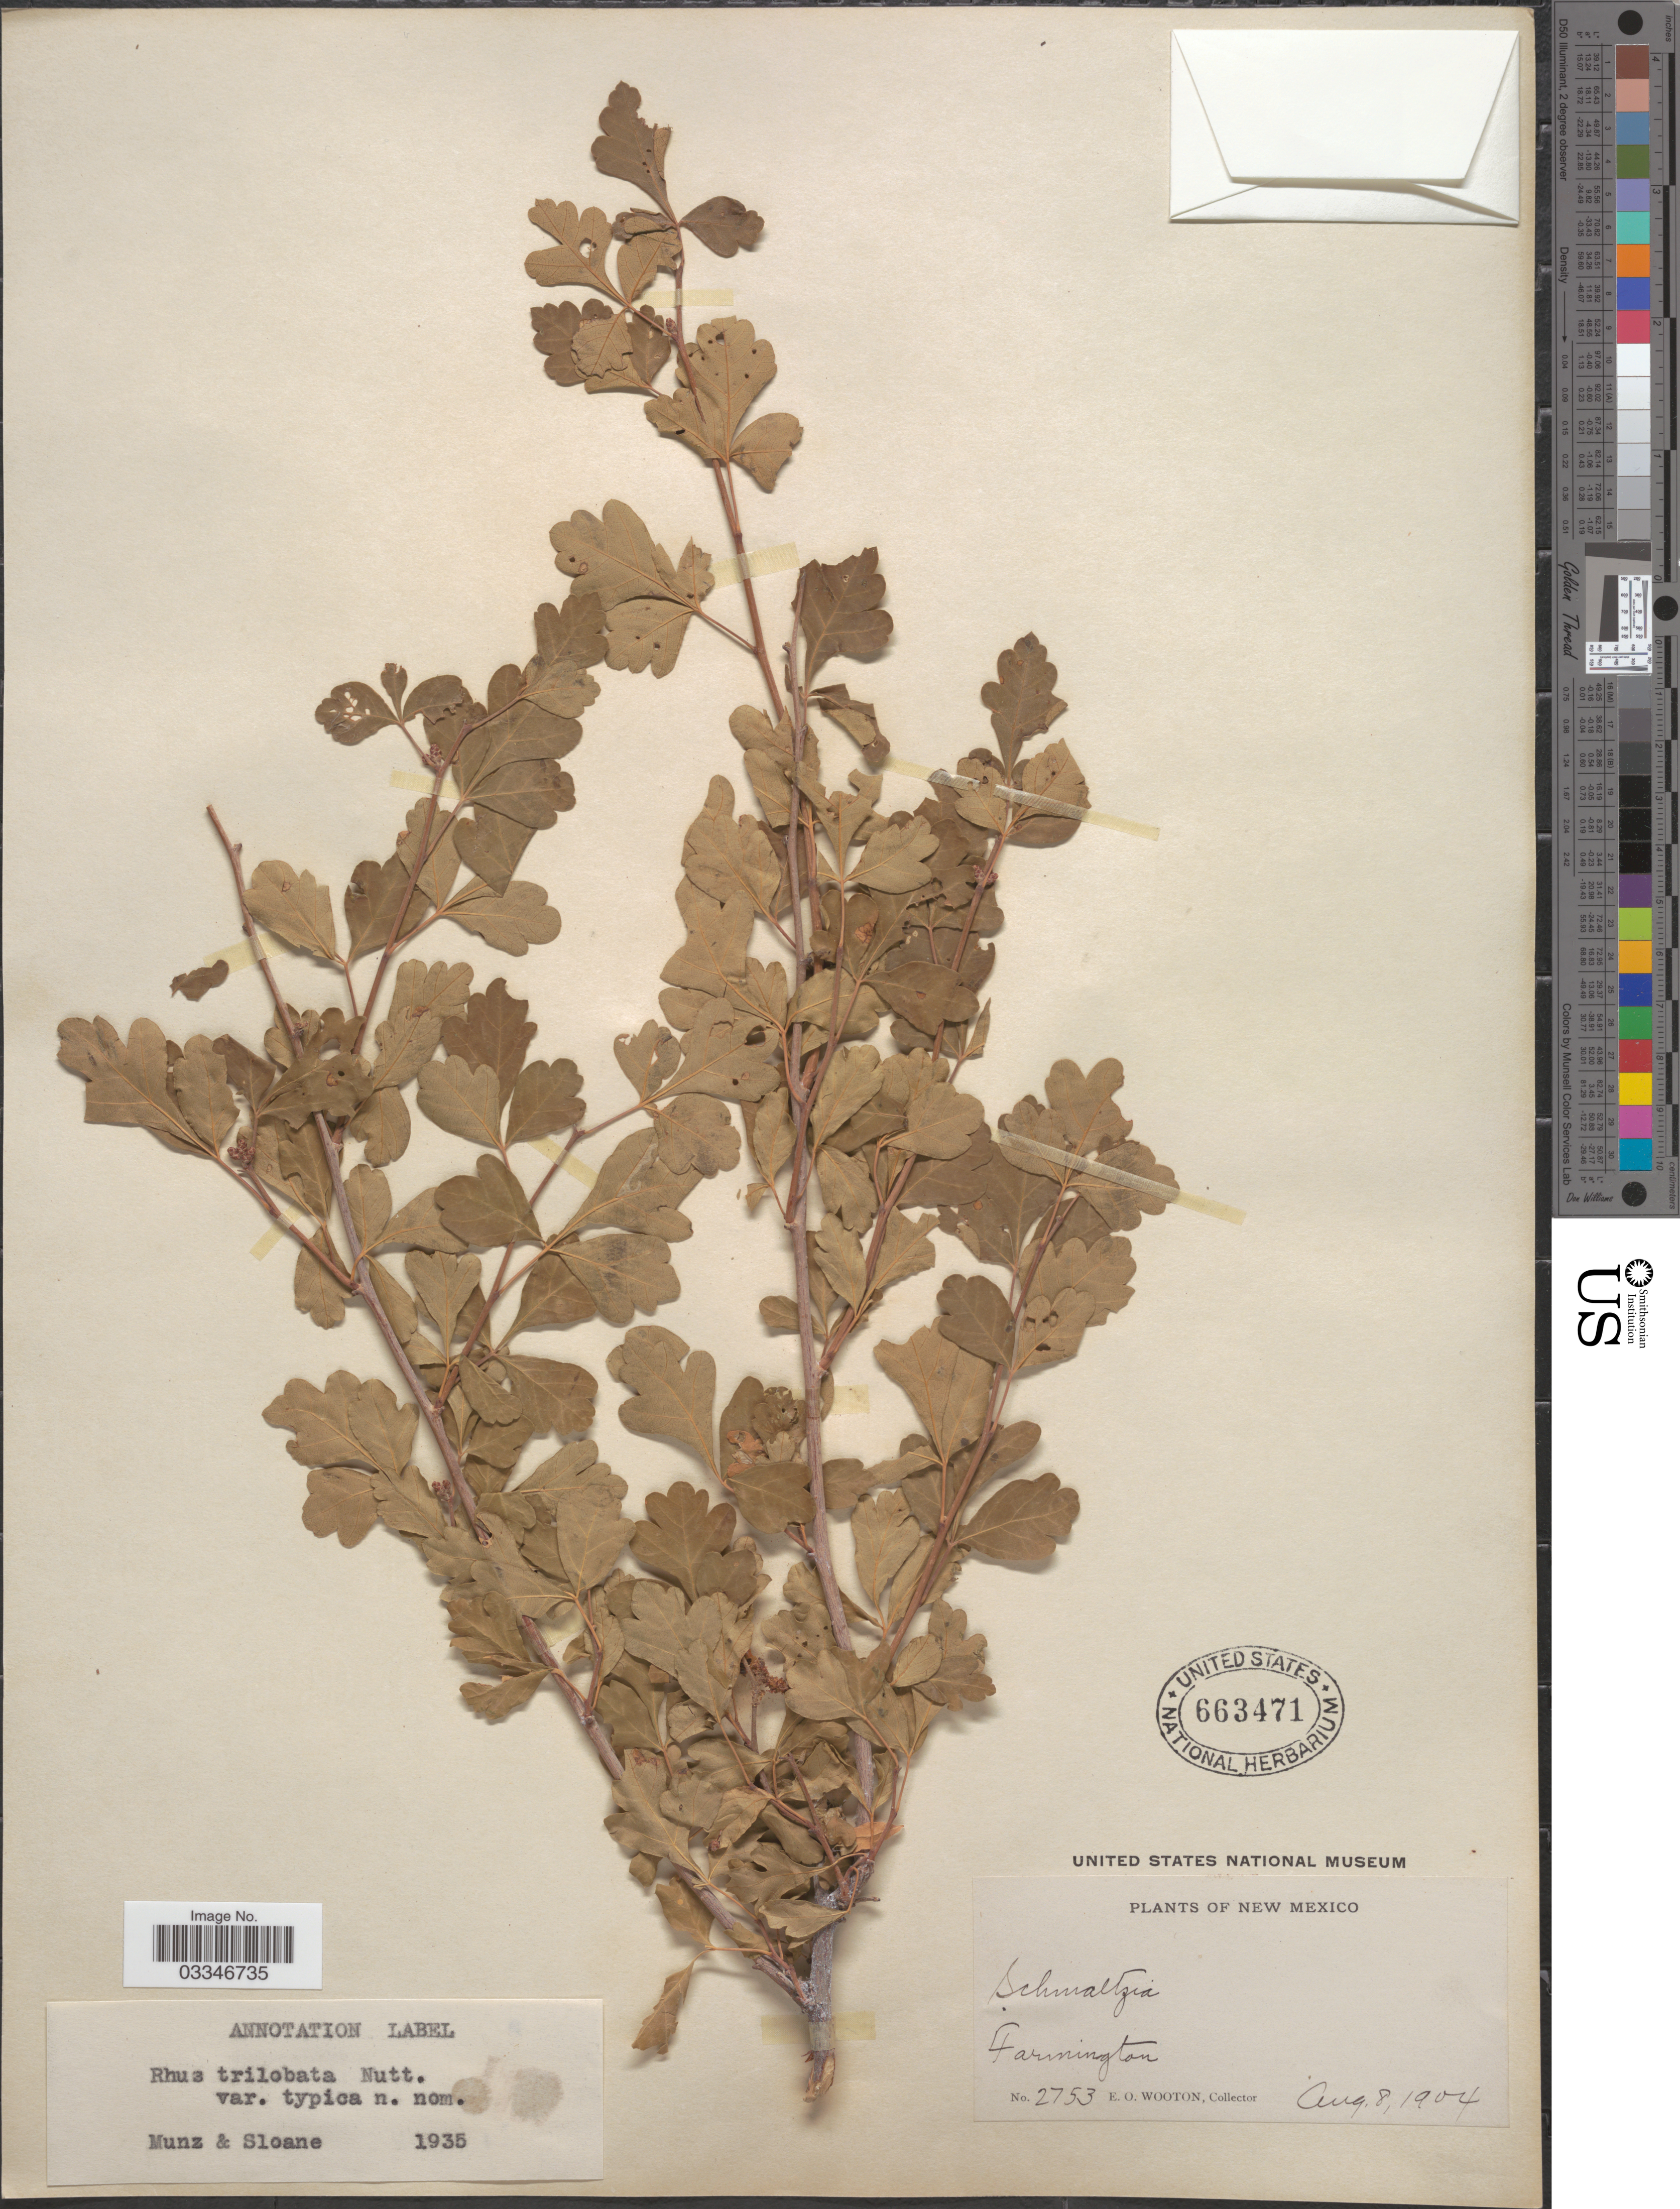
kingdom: Plantae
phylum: Tracheophyta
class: Magnoliopsida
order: Sapindales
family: Anacardiaceae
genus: Rhus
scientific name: Rhus trilobata var. typica Munz & Sloane ined.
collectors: E. O. Wooton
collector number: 2753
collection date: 1904-08-08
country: United States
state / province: New Mexico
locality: Farmington.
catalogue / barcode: US 663471